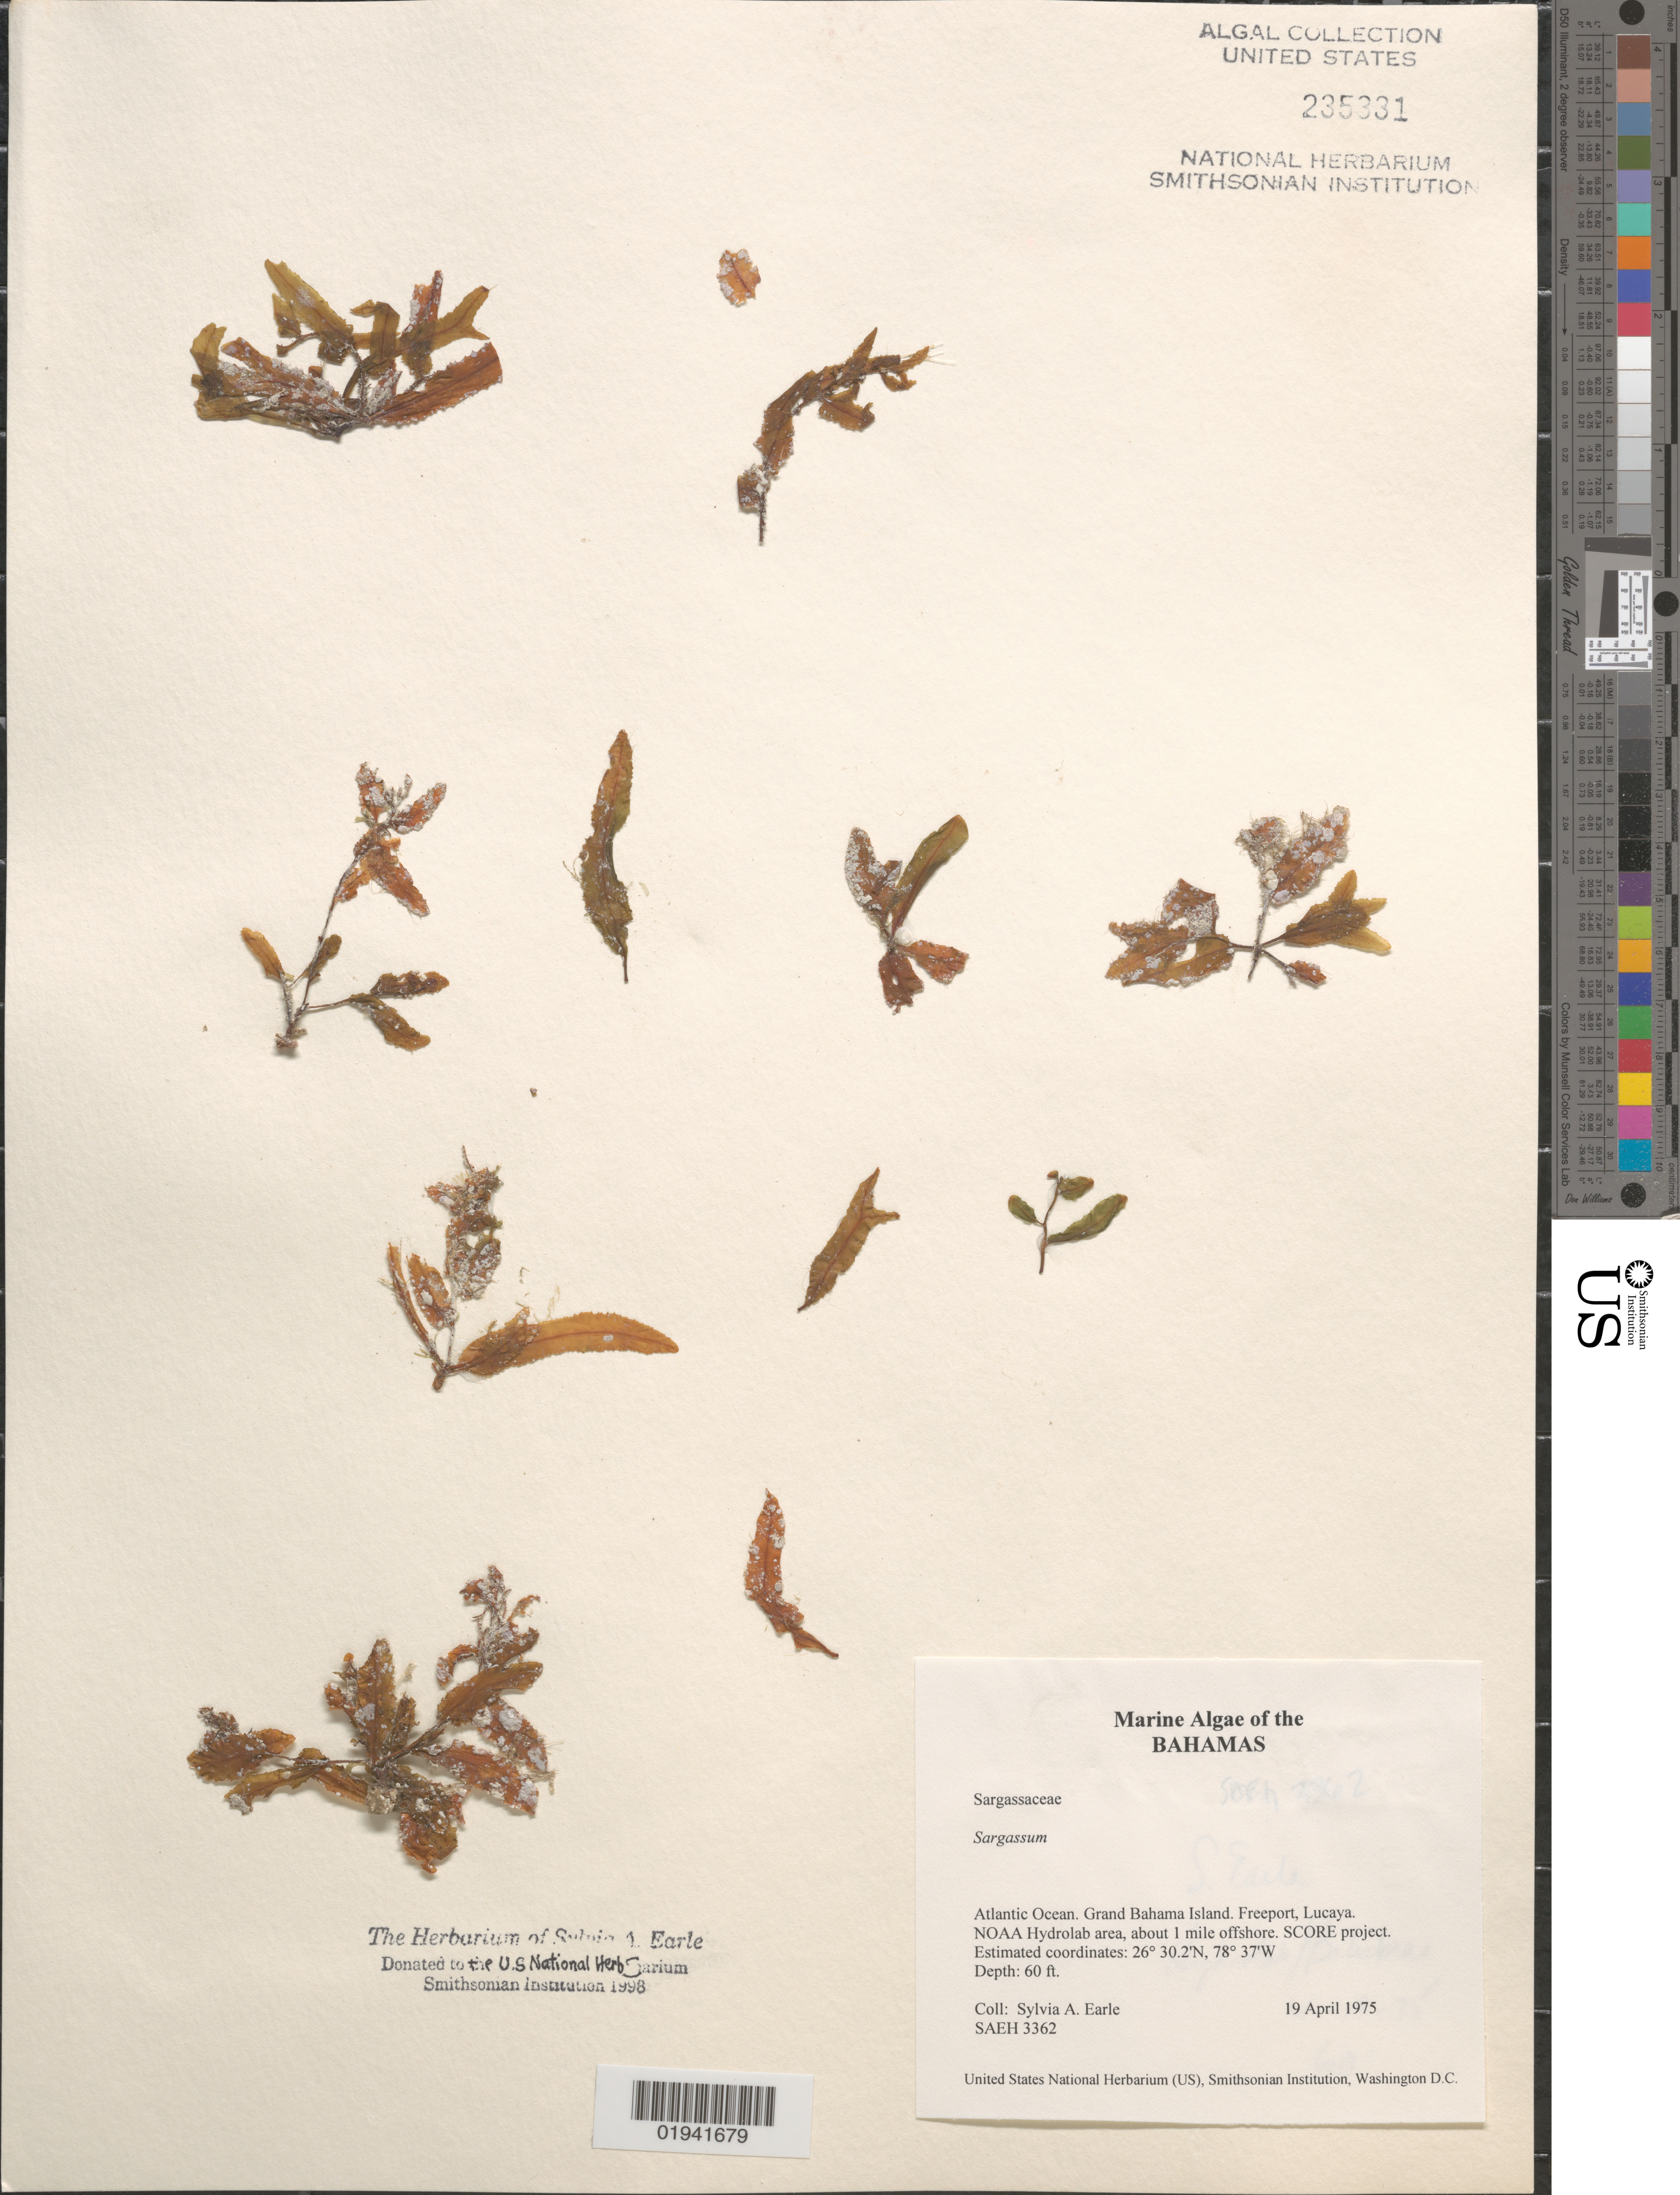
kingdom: Chromista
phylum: Ochrophyta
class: Phaeophyceae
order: Fucales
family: Sargassaceae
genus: Sargassum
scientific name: Sargassum sp.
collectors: S. A. Earle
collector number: SAEH3362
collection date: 1975-04-19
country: Bahamas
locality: Atlantic Ocean. Grand Bahama Island. Freeport, Lucaya. NOAA Hydrolab area, about 1 mile offshore. SCORE project.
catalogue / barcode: US 235331